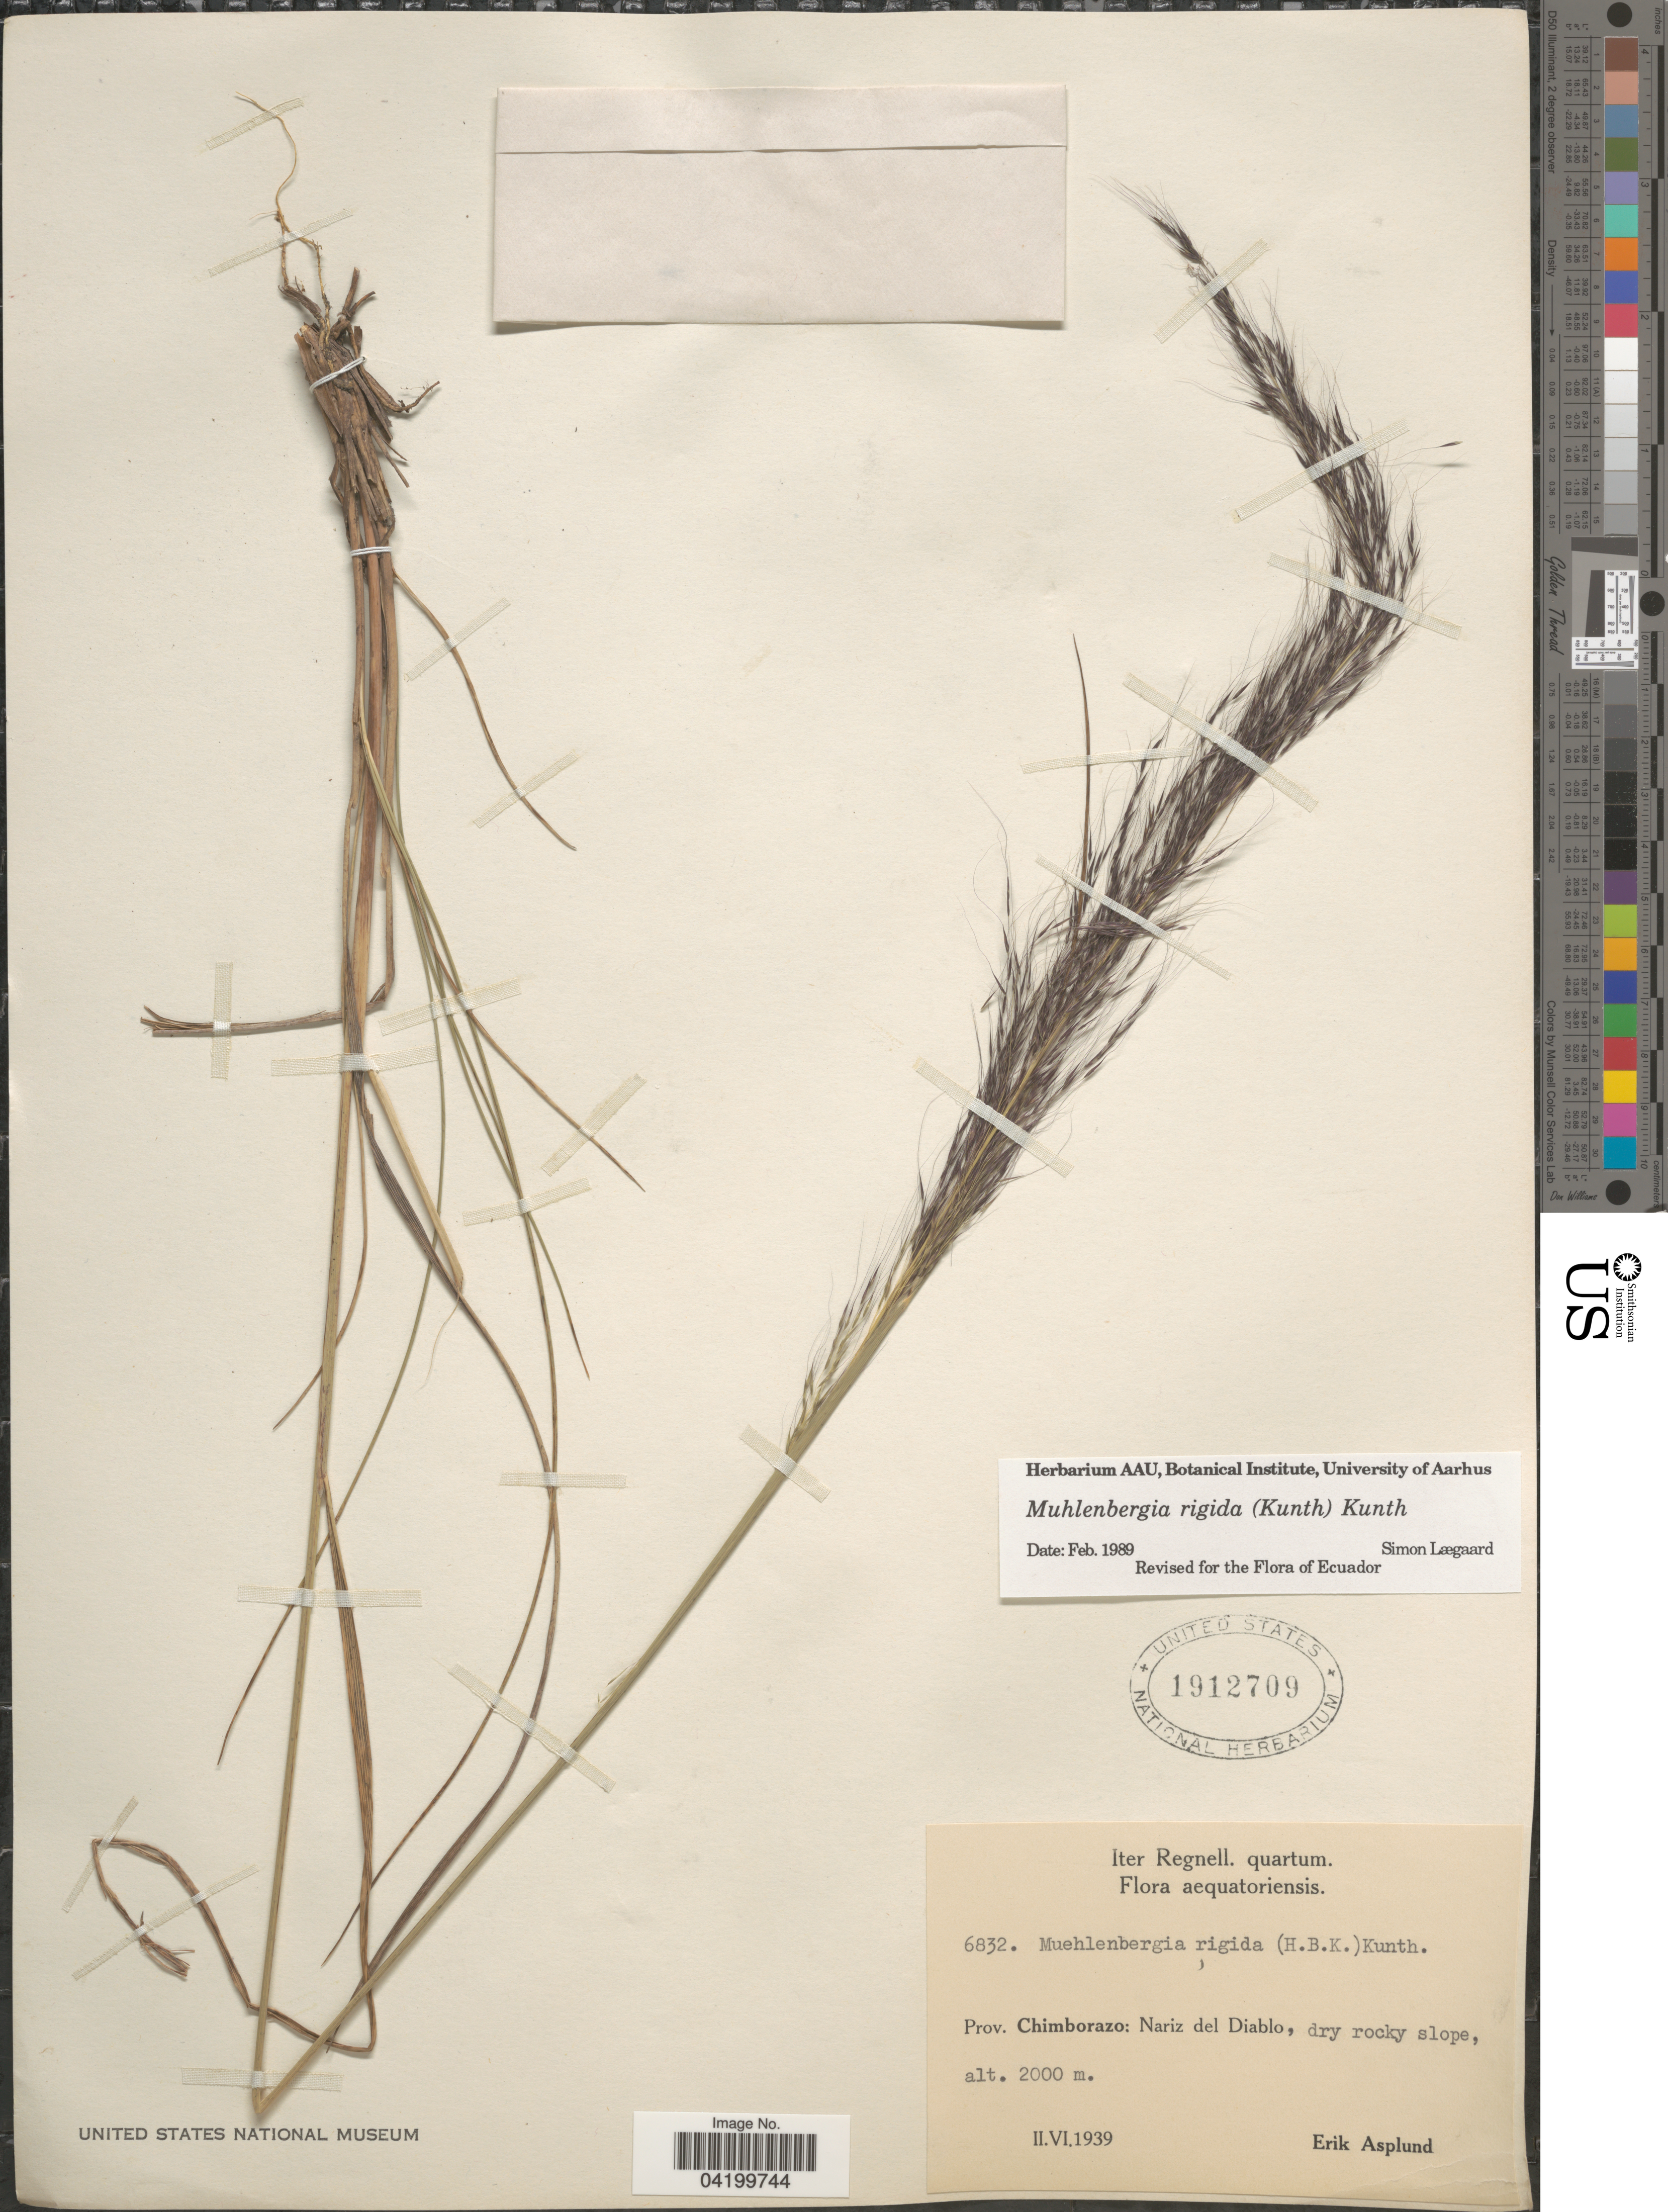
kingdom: Plantae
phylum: Tracheophyta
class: Liliopsida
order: Poales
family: Poaceae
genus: Muhlenbergia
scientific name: Muhlenbergia rigida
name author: (Kunth) Kunth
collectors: E. Asplund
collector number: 6832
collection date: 1939-06-11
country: Ecuador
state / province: Chimborazo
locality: Nariz del Diablo.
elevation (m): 2000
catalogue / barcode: US 1912709